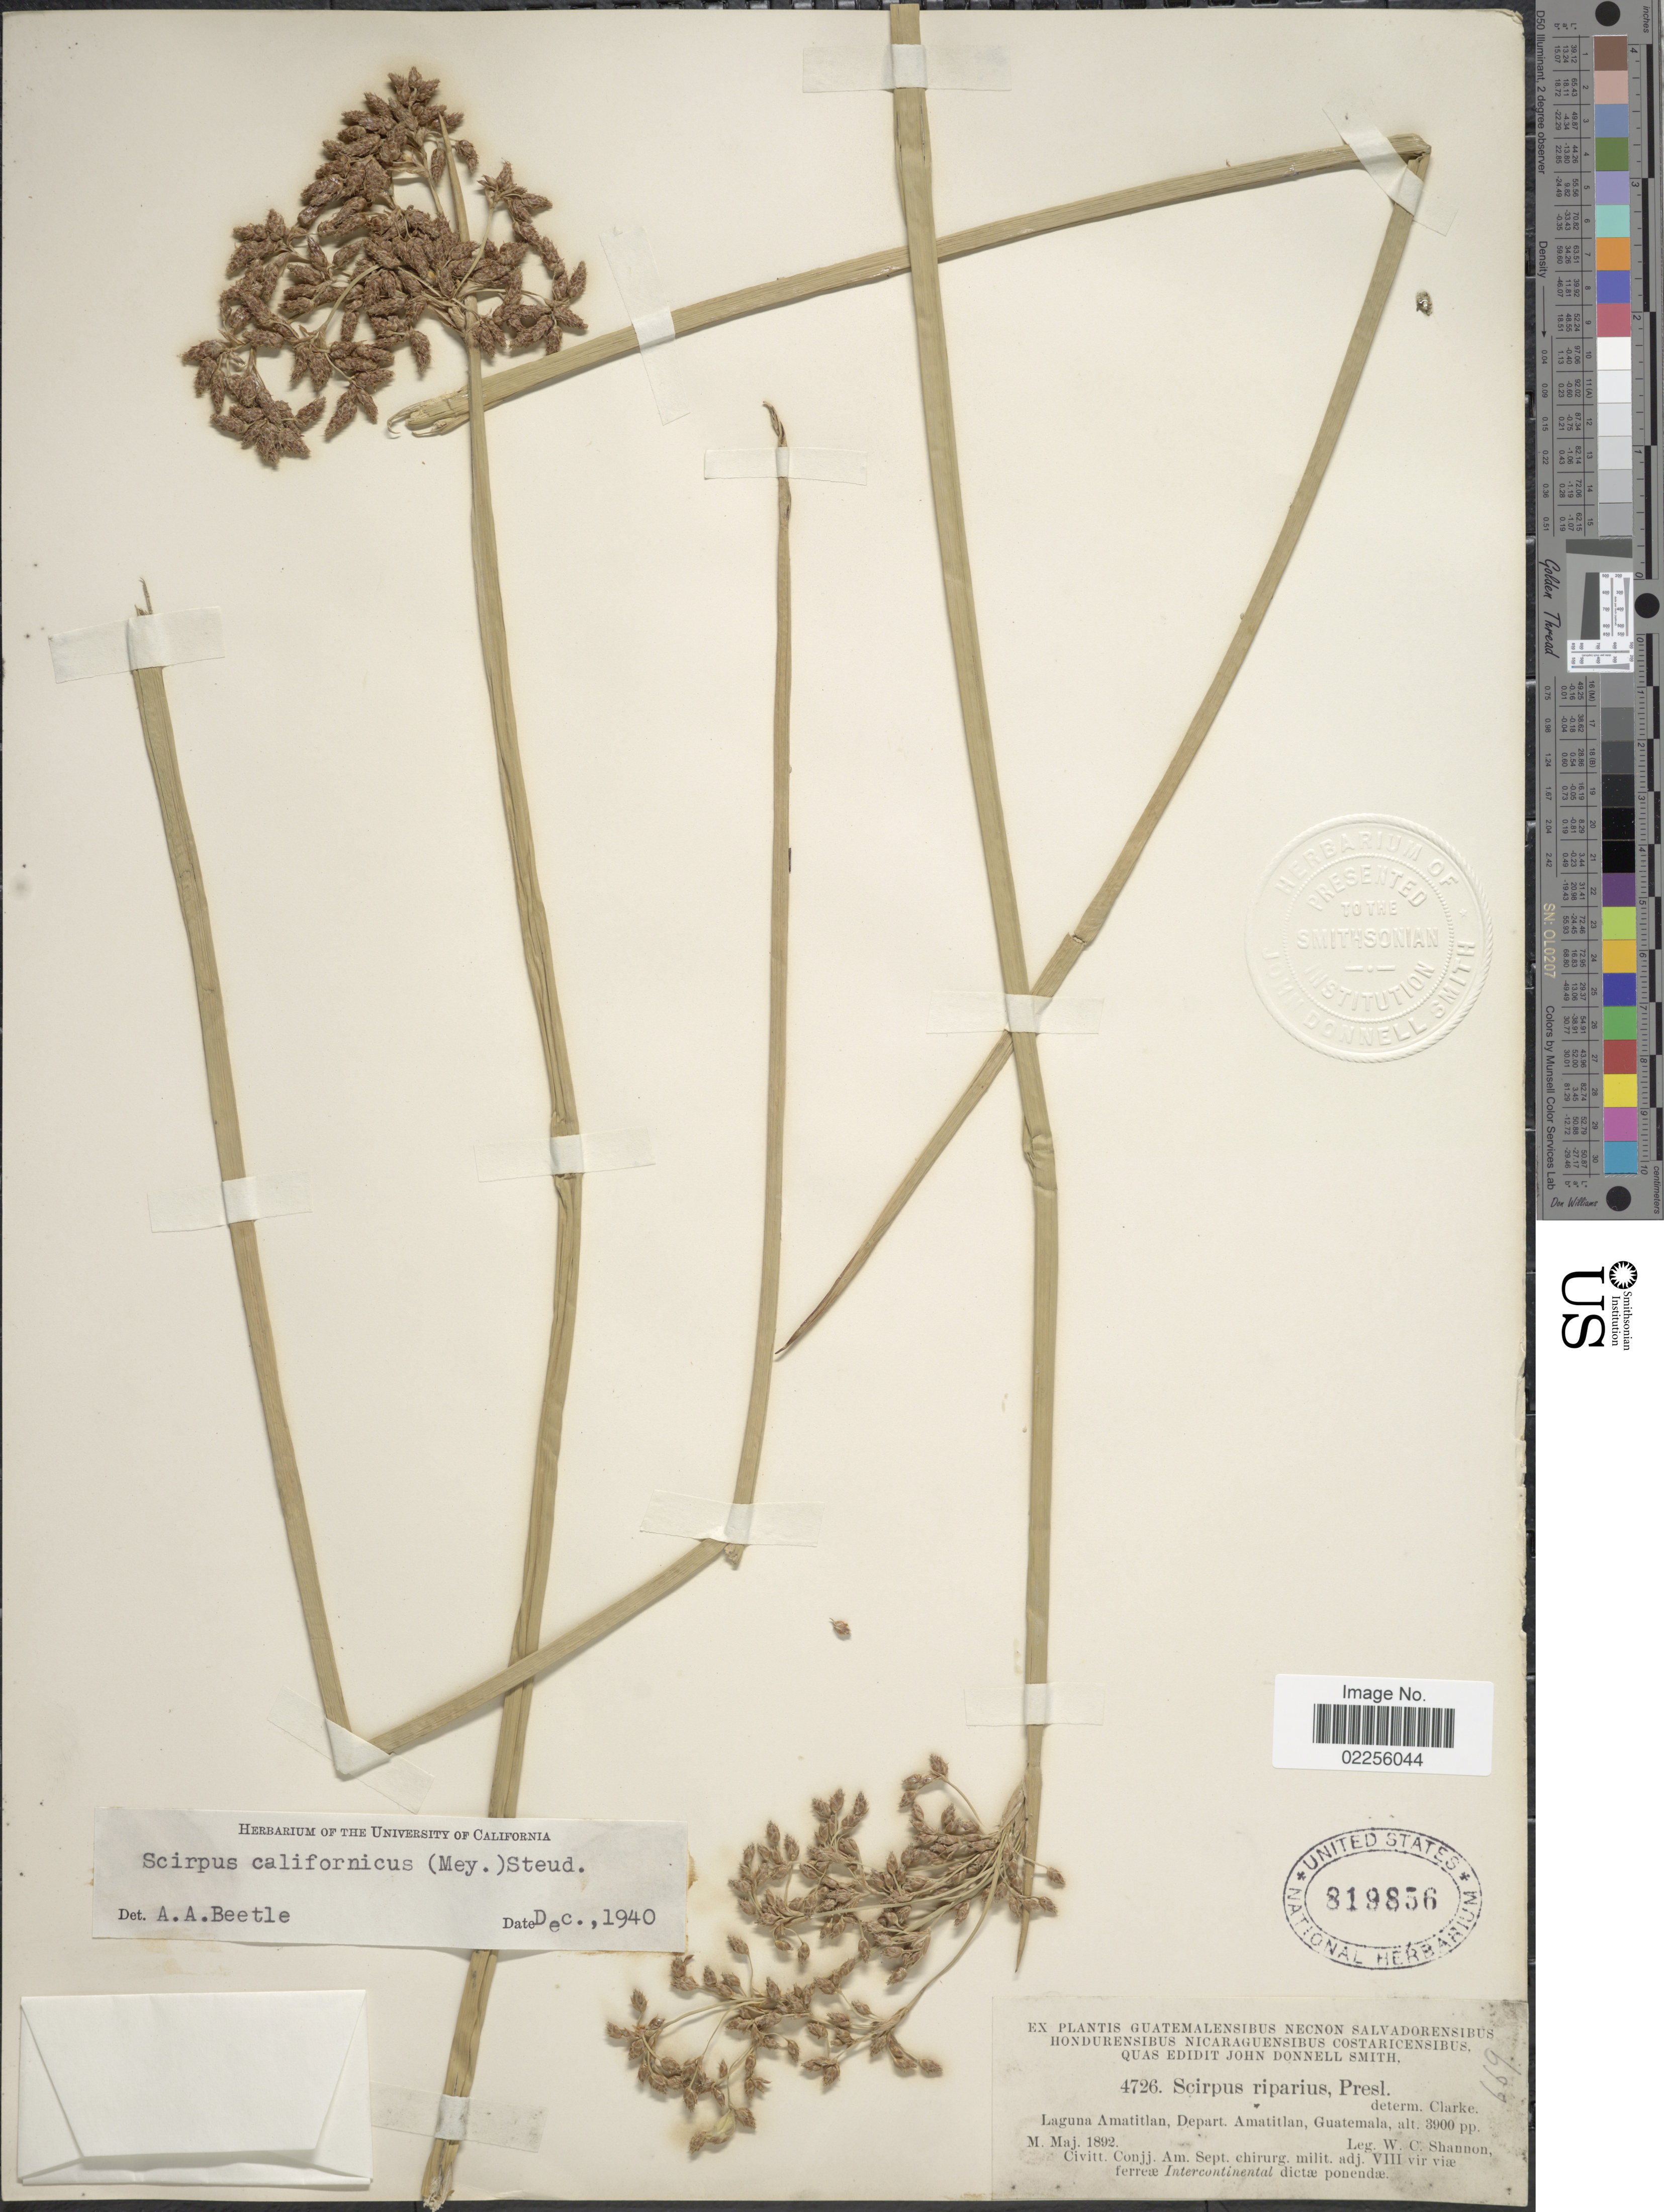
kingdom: Plantae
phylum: Tracheophyta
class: Liliopsida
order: Poales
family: Cyperaceae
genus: Schoenoplectus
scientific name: Schoenoplectus californicus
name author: (C.A. Mey.) Soják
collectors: W. C. Shannon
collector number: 4726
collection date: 1892-05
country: Guatemala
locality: Laguna Amatitlan, Depart. Amatitlan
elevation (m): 1189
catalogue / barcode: US 819856